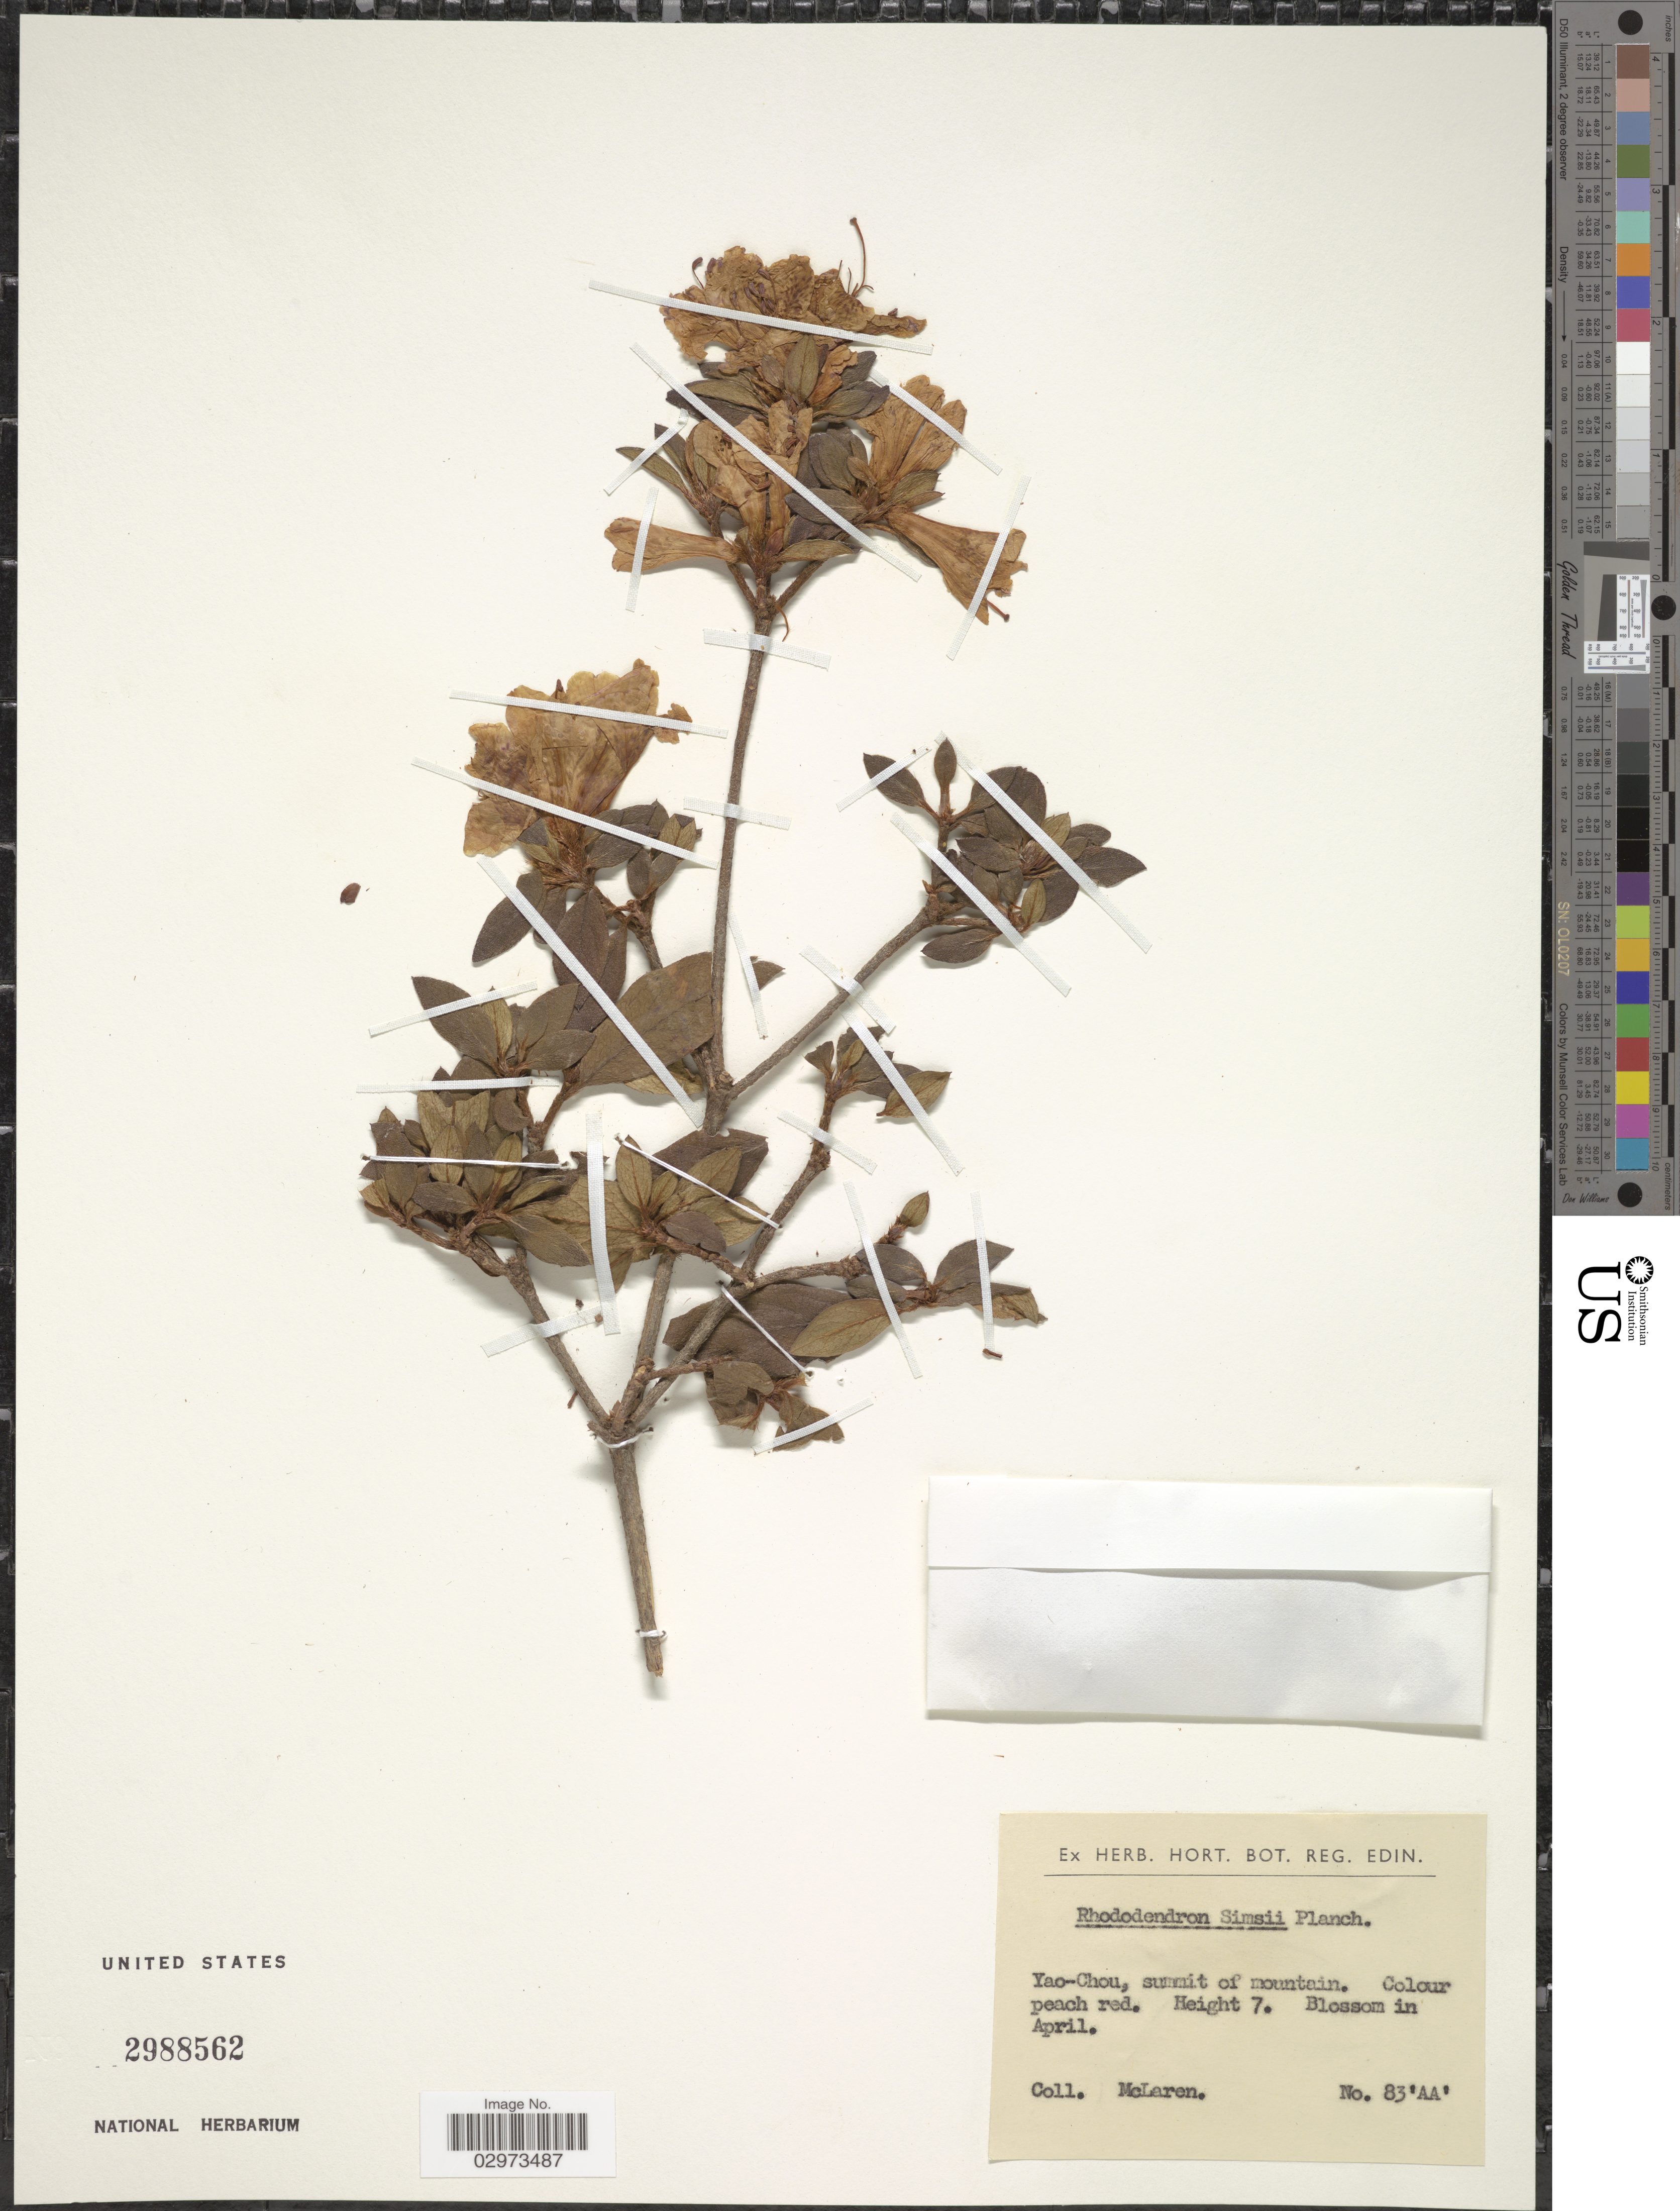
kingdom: Plantae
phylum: Tracheophyta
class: Magnoliopsida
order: Ericales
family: Ericaceae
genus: Rhododendron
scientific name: Rhododendron simsii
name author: Planch.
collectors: McLaren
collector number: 83 'AA'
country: China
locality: Yao-Chou, summit of mountain.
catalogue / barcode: US 2988562